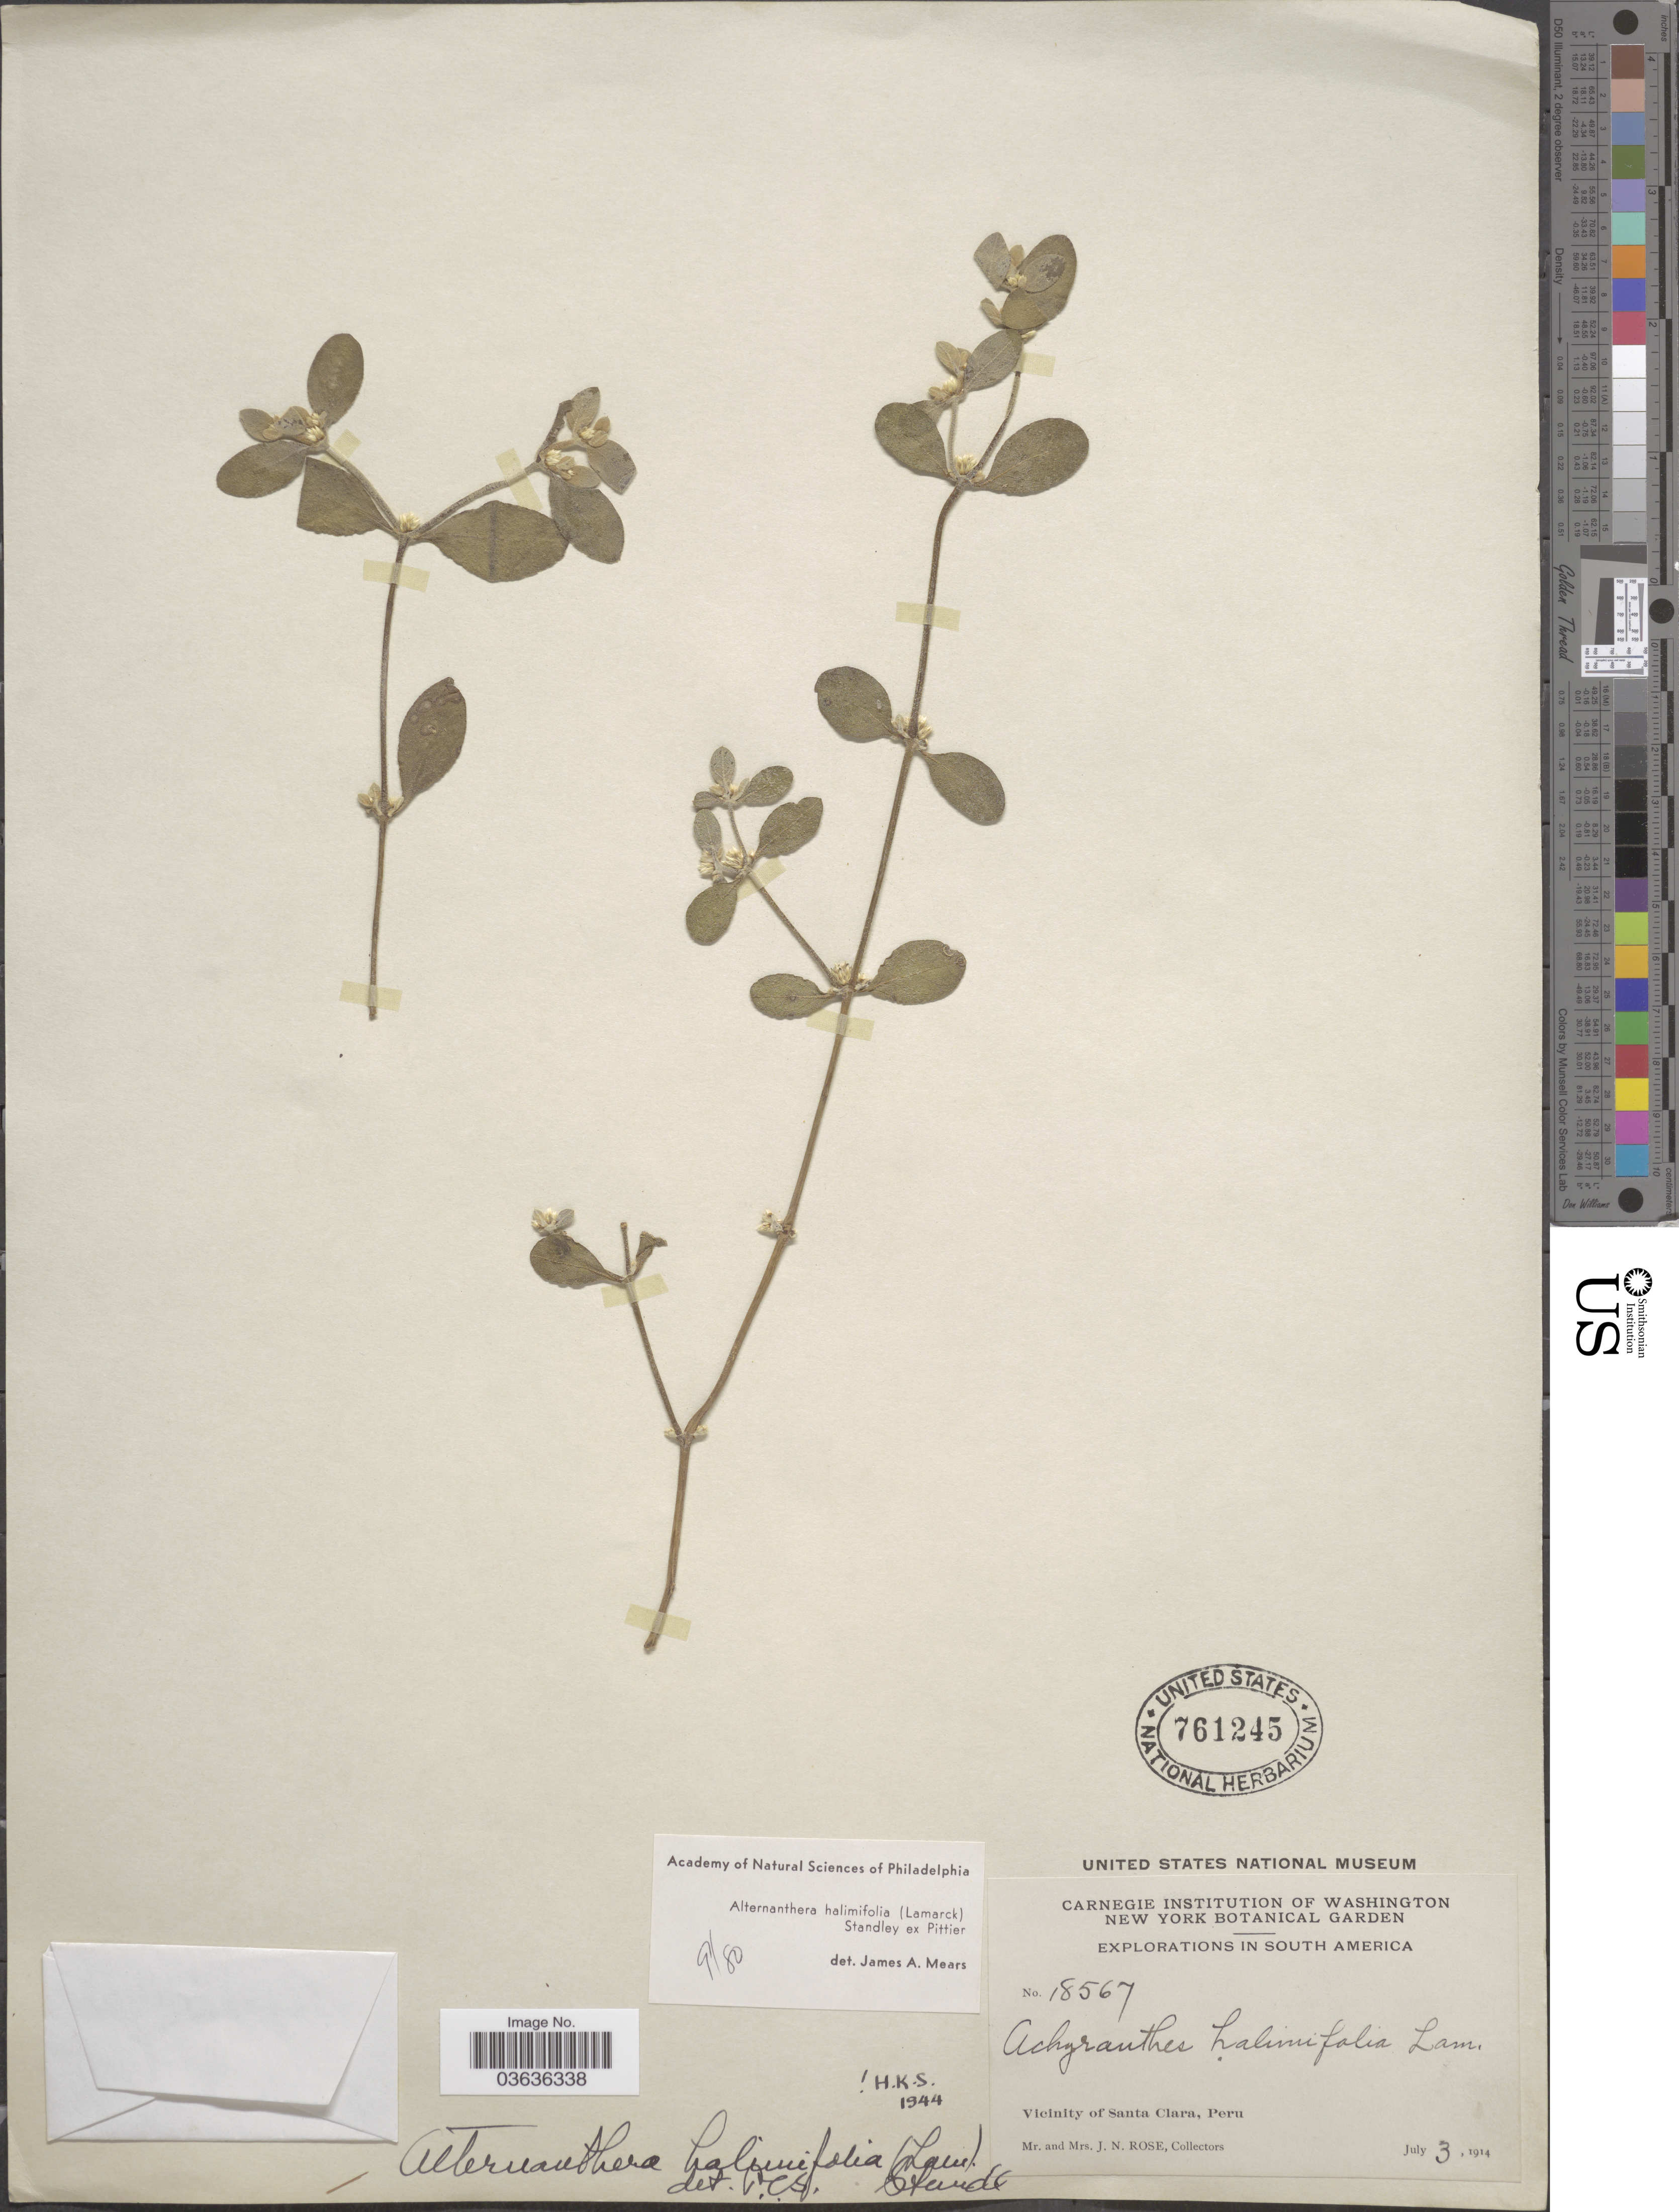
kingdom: Plantae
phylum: Tracheophyta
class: Magnoliopsida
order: Caryophyllales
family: Amaranthaceae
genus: Alternanthera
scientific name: Alternanthera halimifolia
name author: (Lam.) Standl. ex Pittier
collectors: J. N. Rose & L. B. Rose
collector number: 18567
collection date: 1914-07-03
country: Peru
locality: Vicinity of Santa Clara.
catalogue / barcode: US 761245